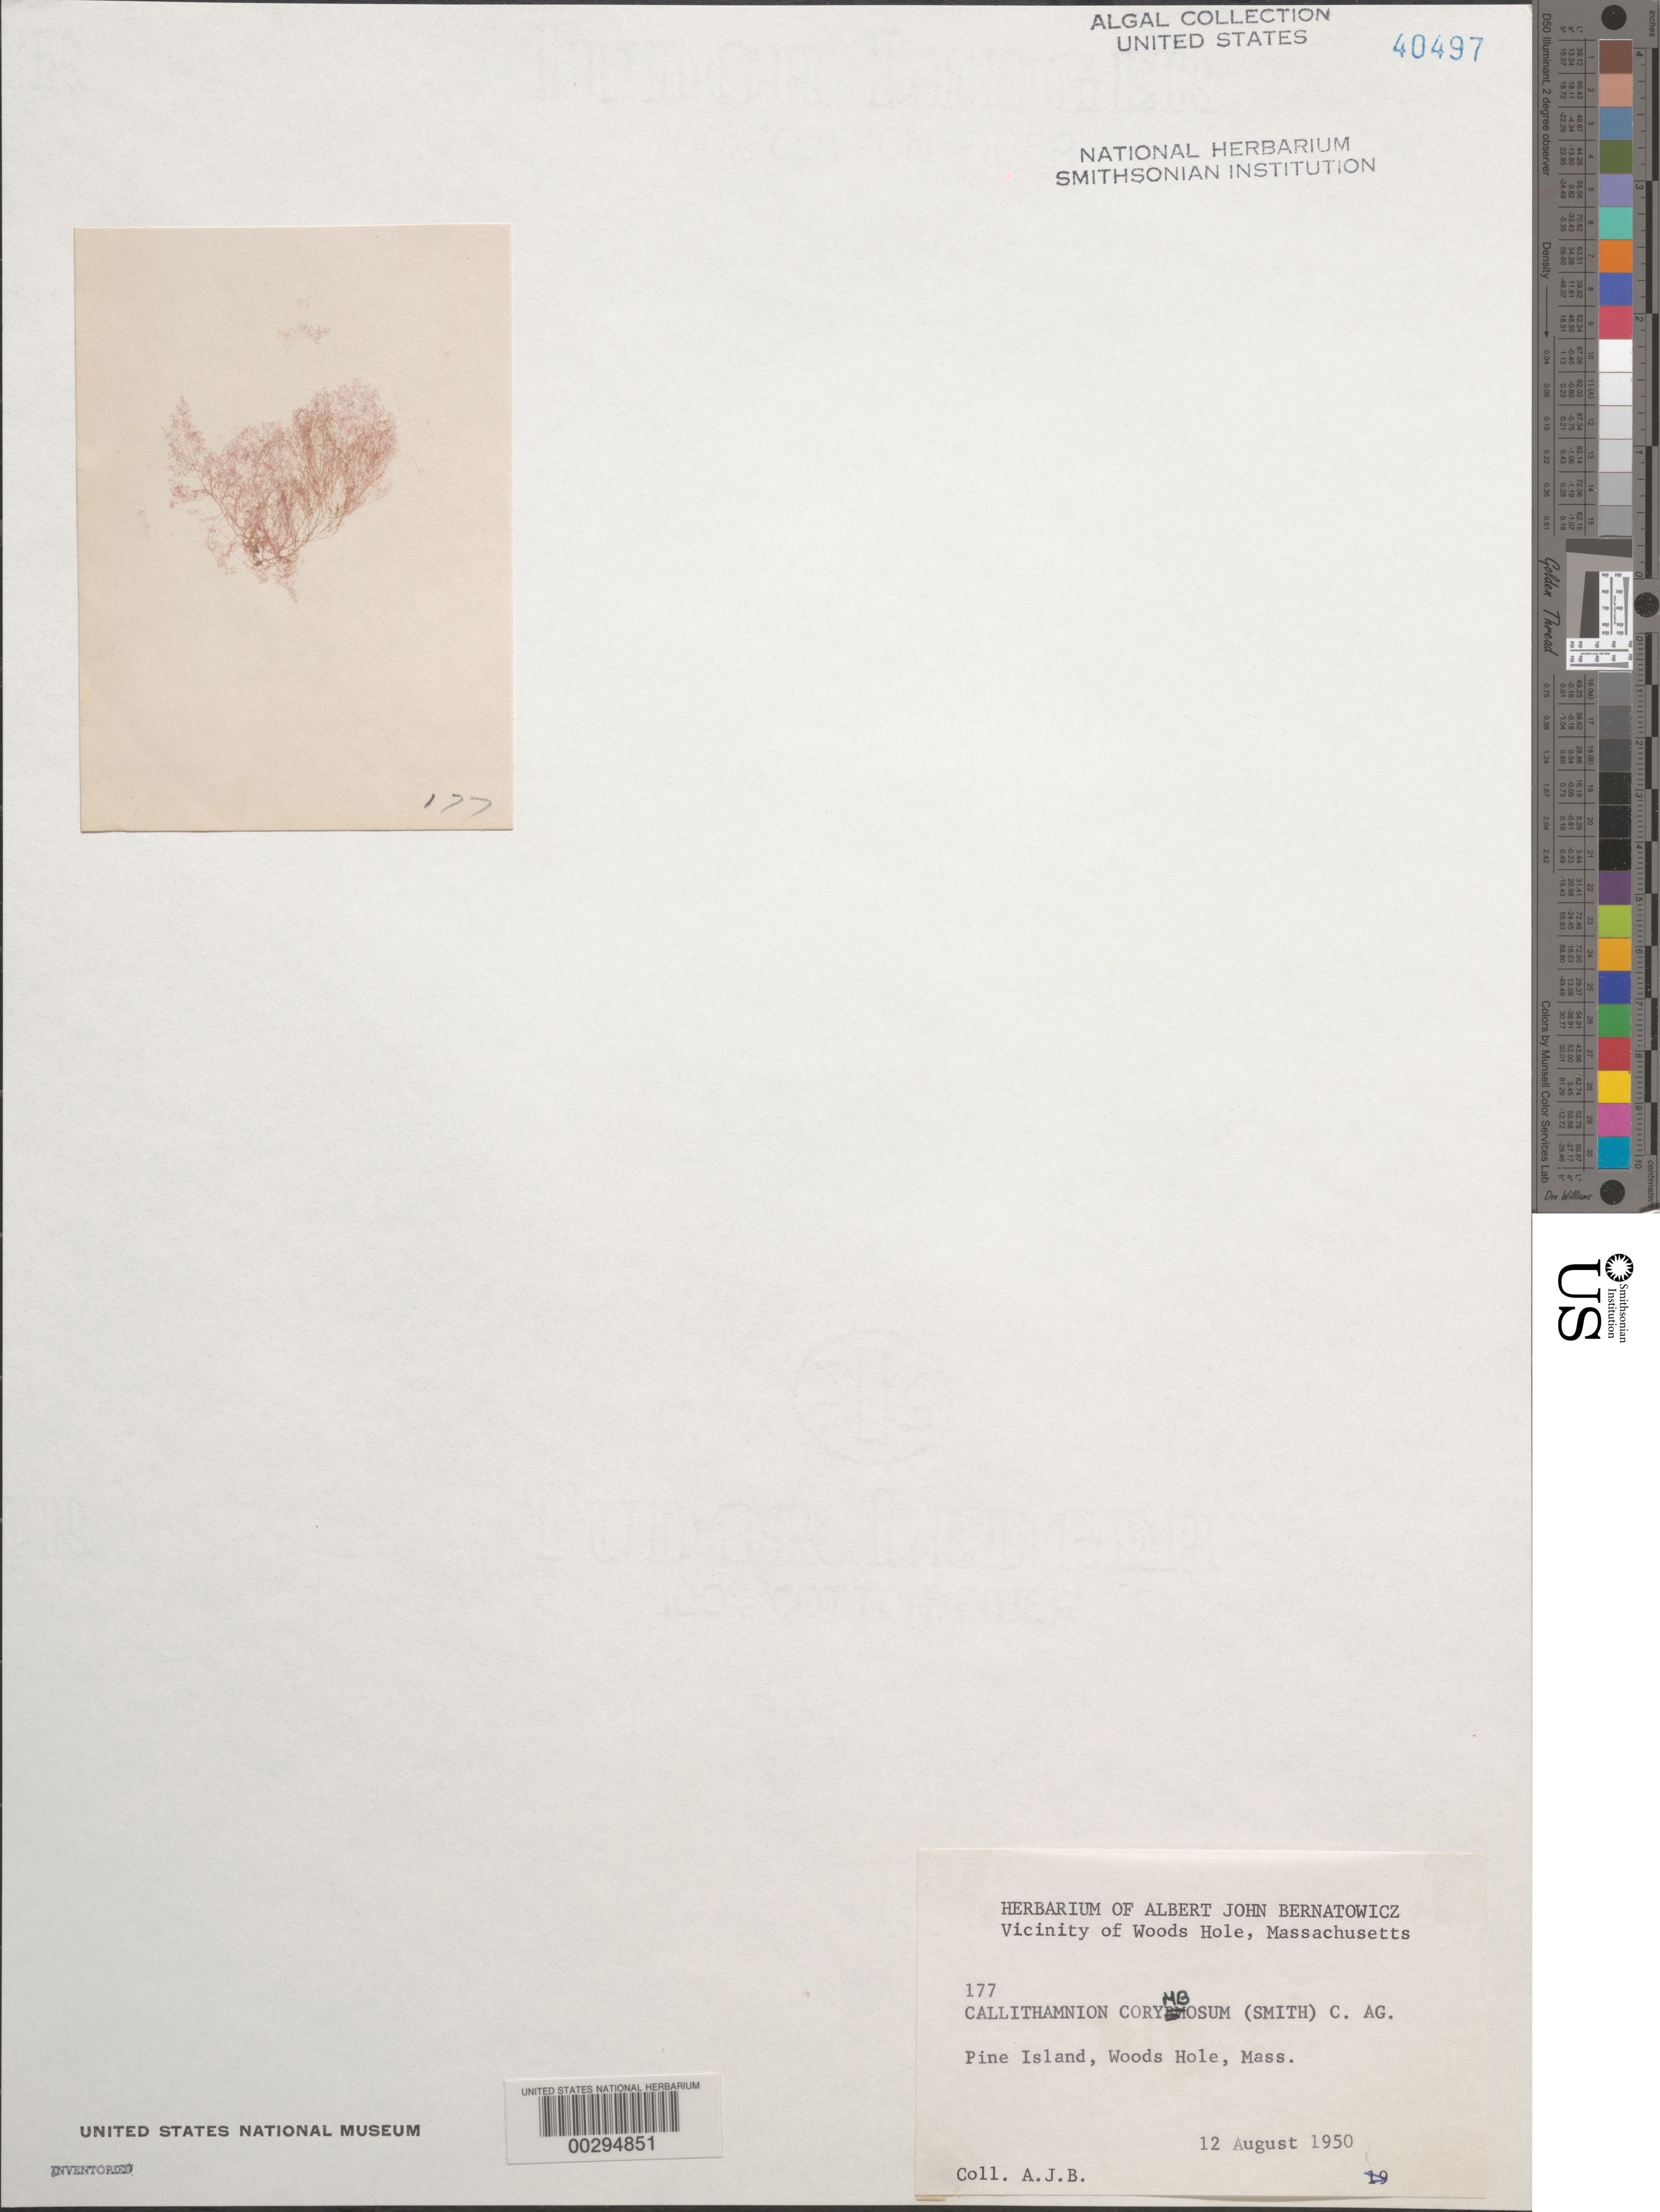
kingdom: Plantae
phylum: Rhodophyta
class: Florideophyceae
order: Ceramiales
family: Callithamniaceae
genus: Callithamnion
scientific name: Callithamnion corymbosum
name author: (Sm.) Lyngb.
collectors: A. Bernatowicz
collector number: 177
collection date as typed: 12 Aug 1950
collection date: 1950-08-12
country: United States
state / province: Massachusetts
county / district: Dukes County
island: Pine Island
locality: Near Woods Hole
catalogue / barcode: US 40497